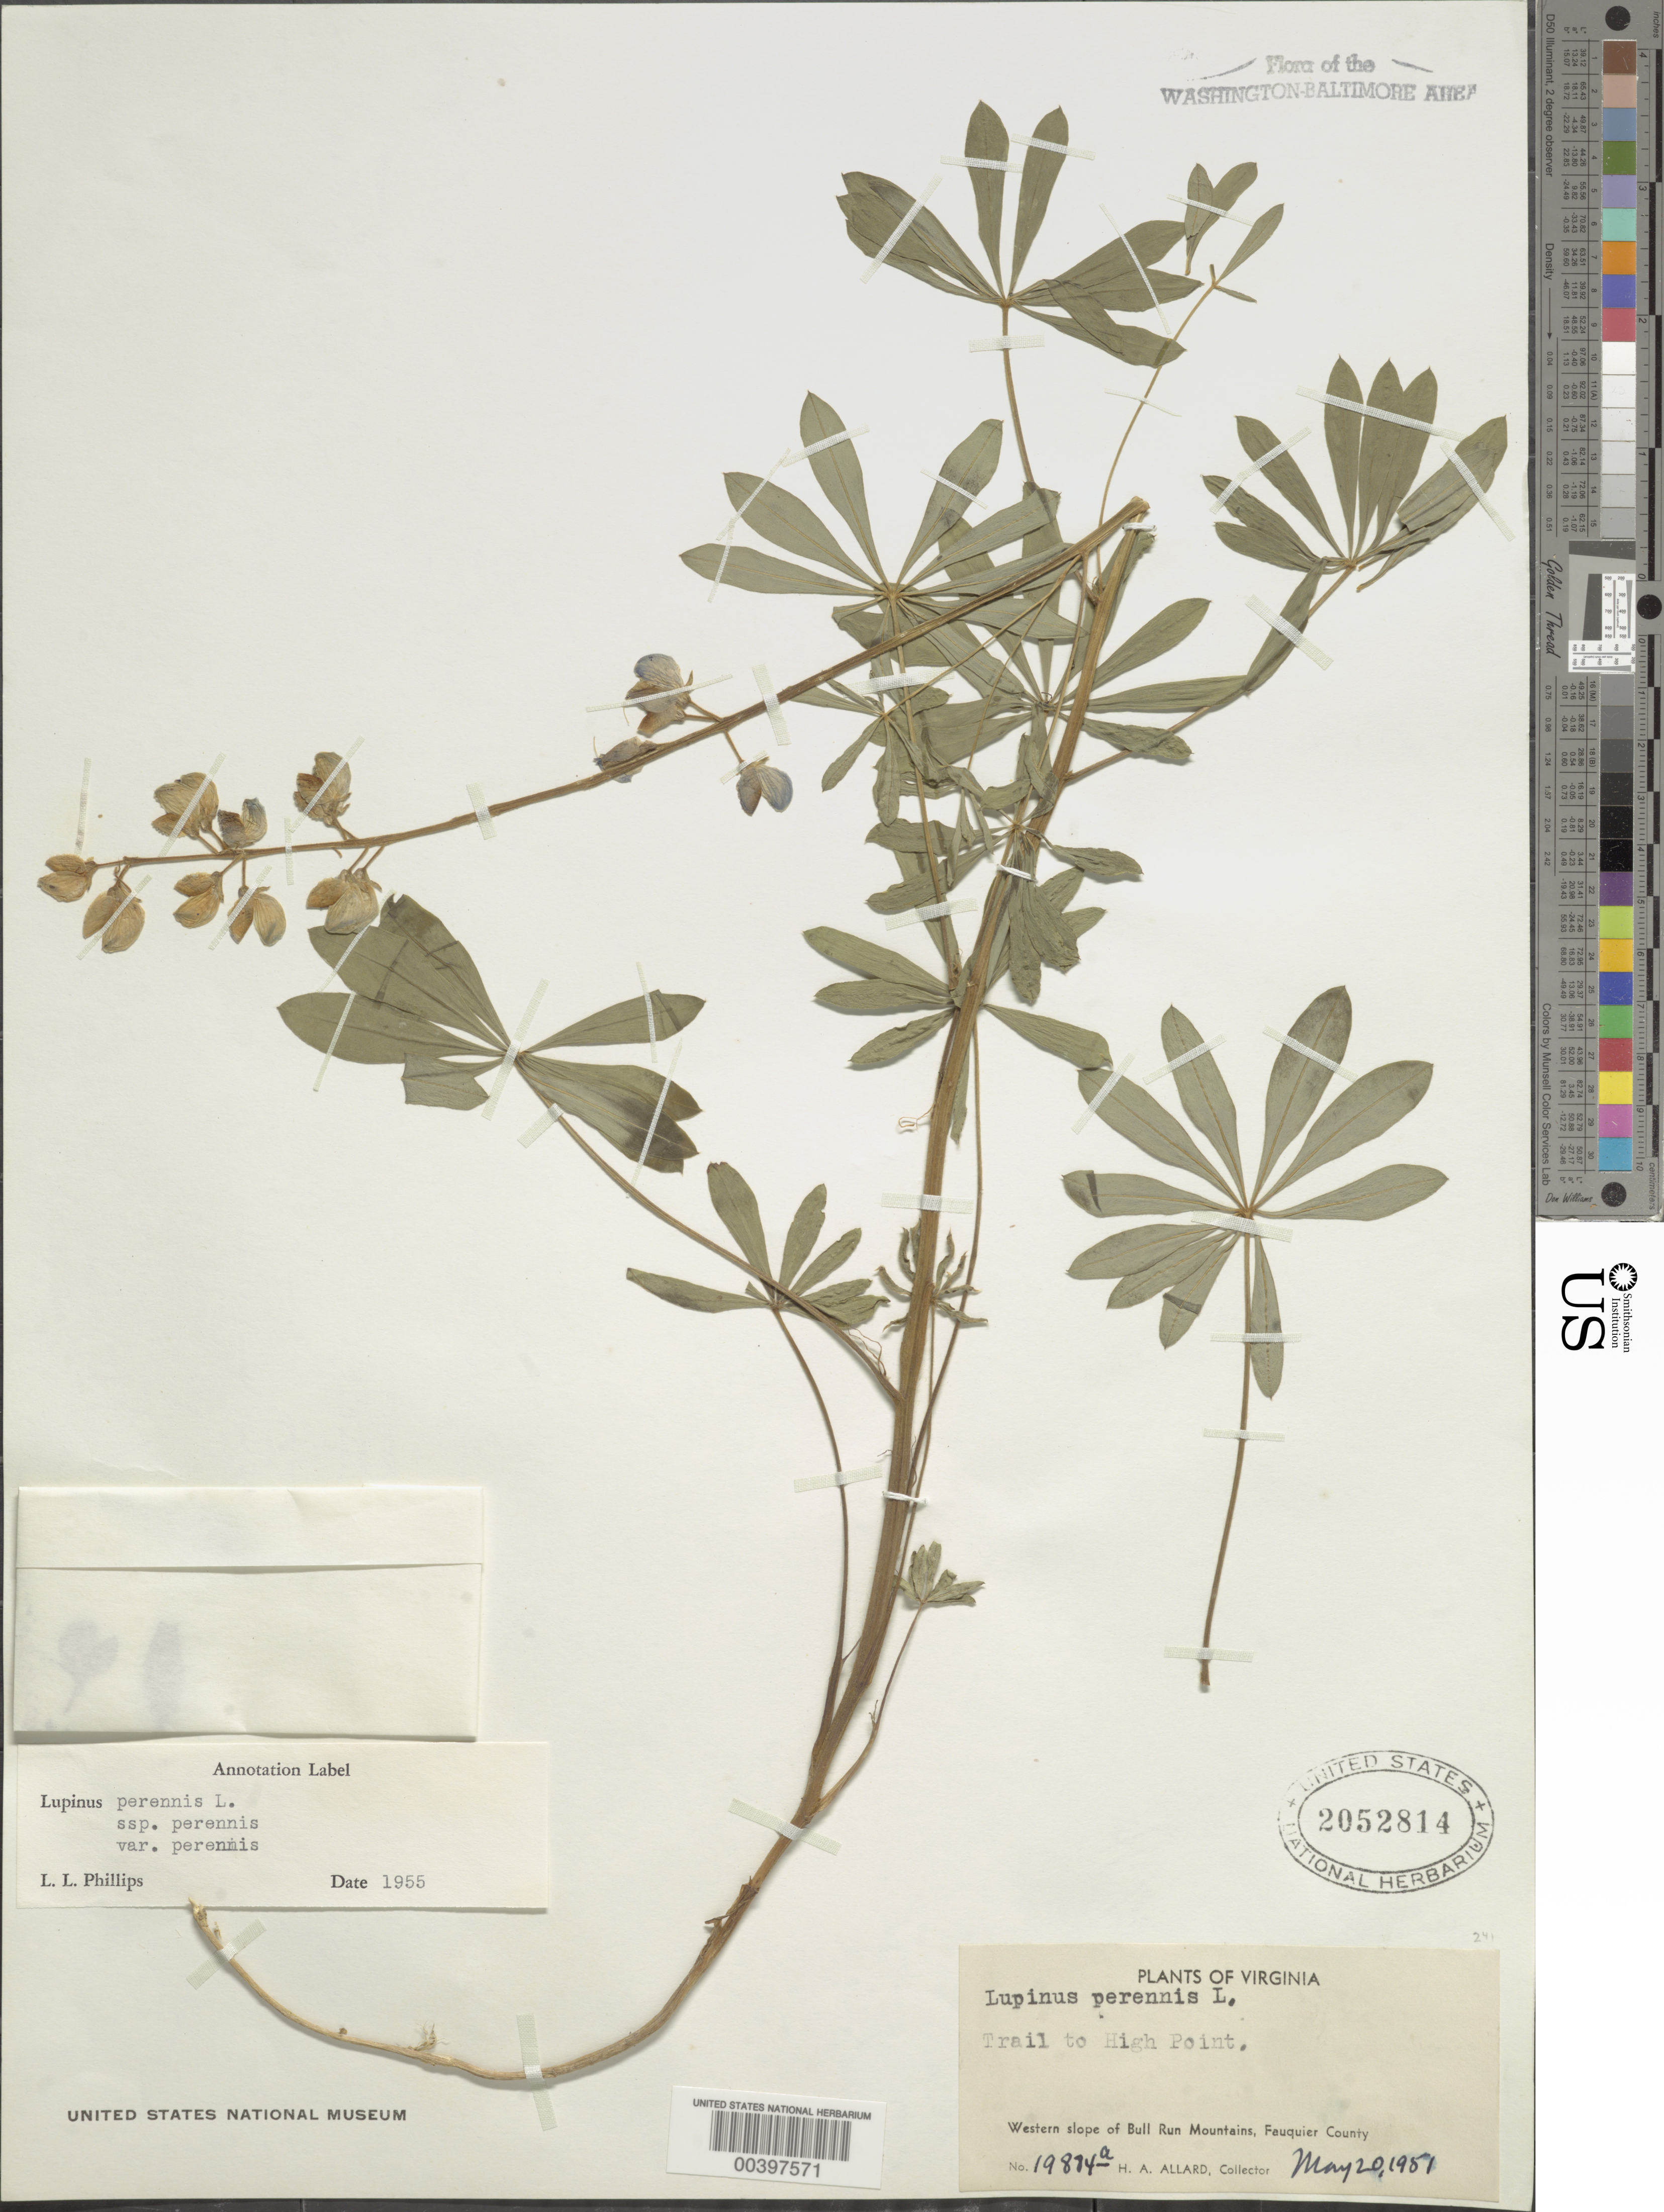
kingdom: Plantae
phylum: Tracheophyta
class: Magnoliopsida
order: Fabales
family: Fabaceae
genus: Lupinus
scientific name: Lupinus perennis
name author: L.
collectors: H. A. Allard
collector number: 19884A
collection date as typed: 20 May 1951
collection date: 1951-05-20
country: United States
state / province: Virginia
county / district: Fauquier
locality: Trail to High Point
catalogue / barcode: US 2052814